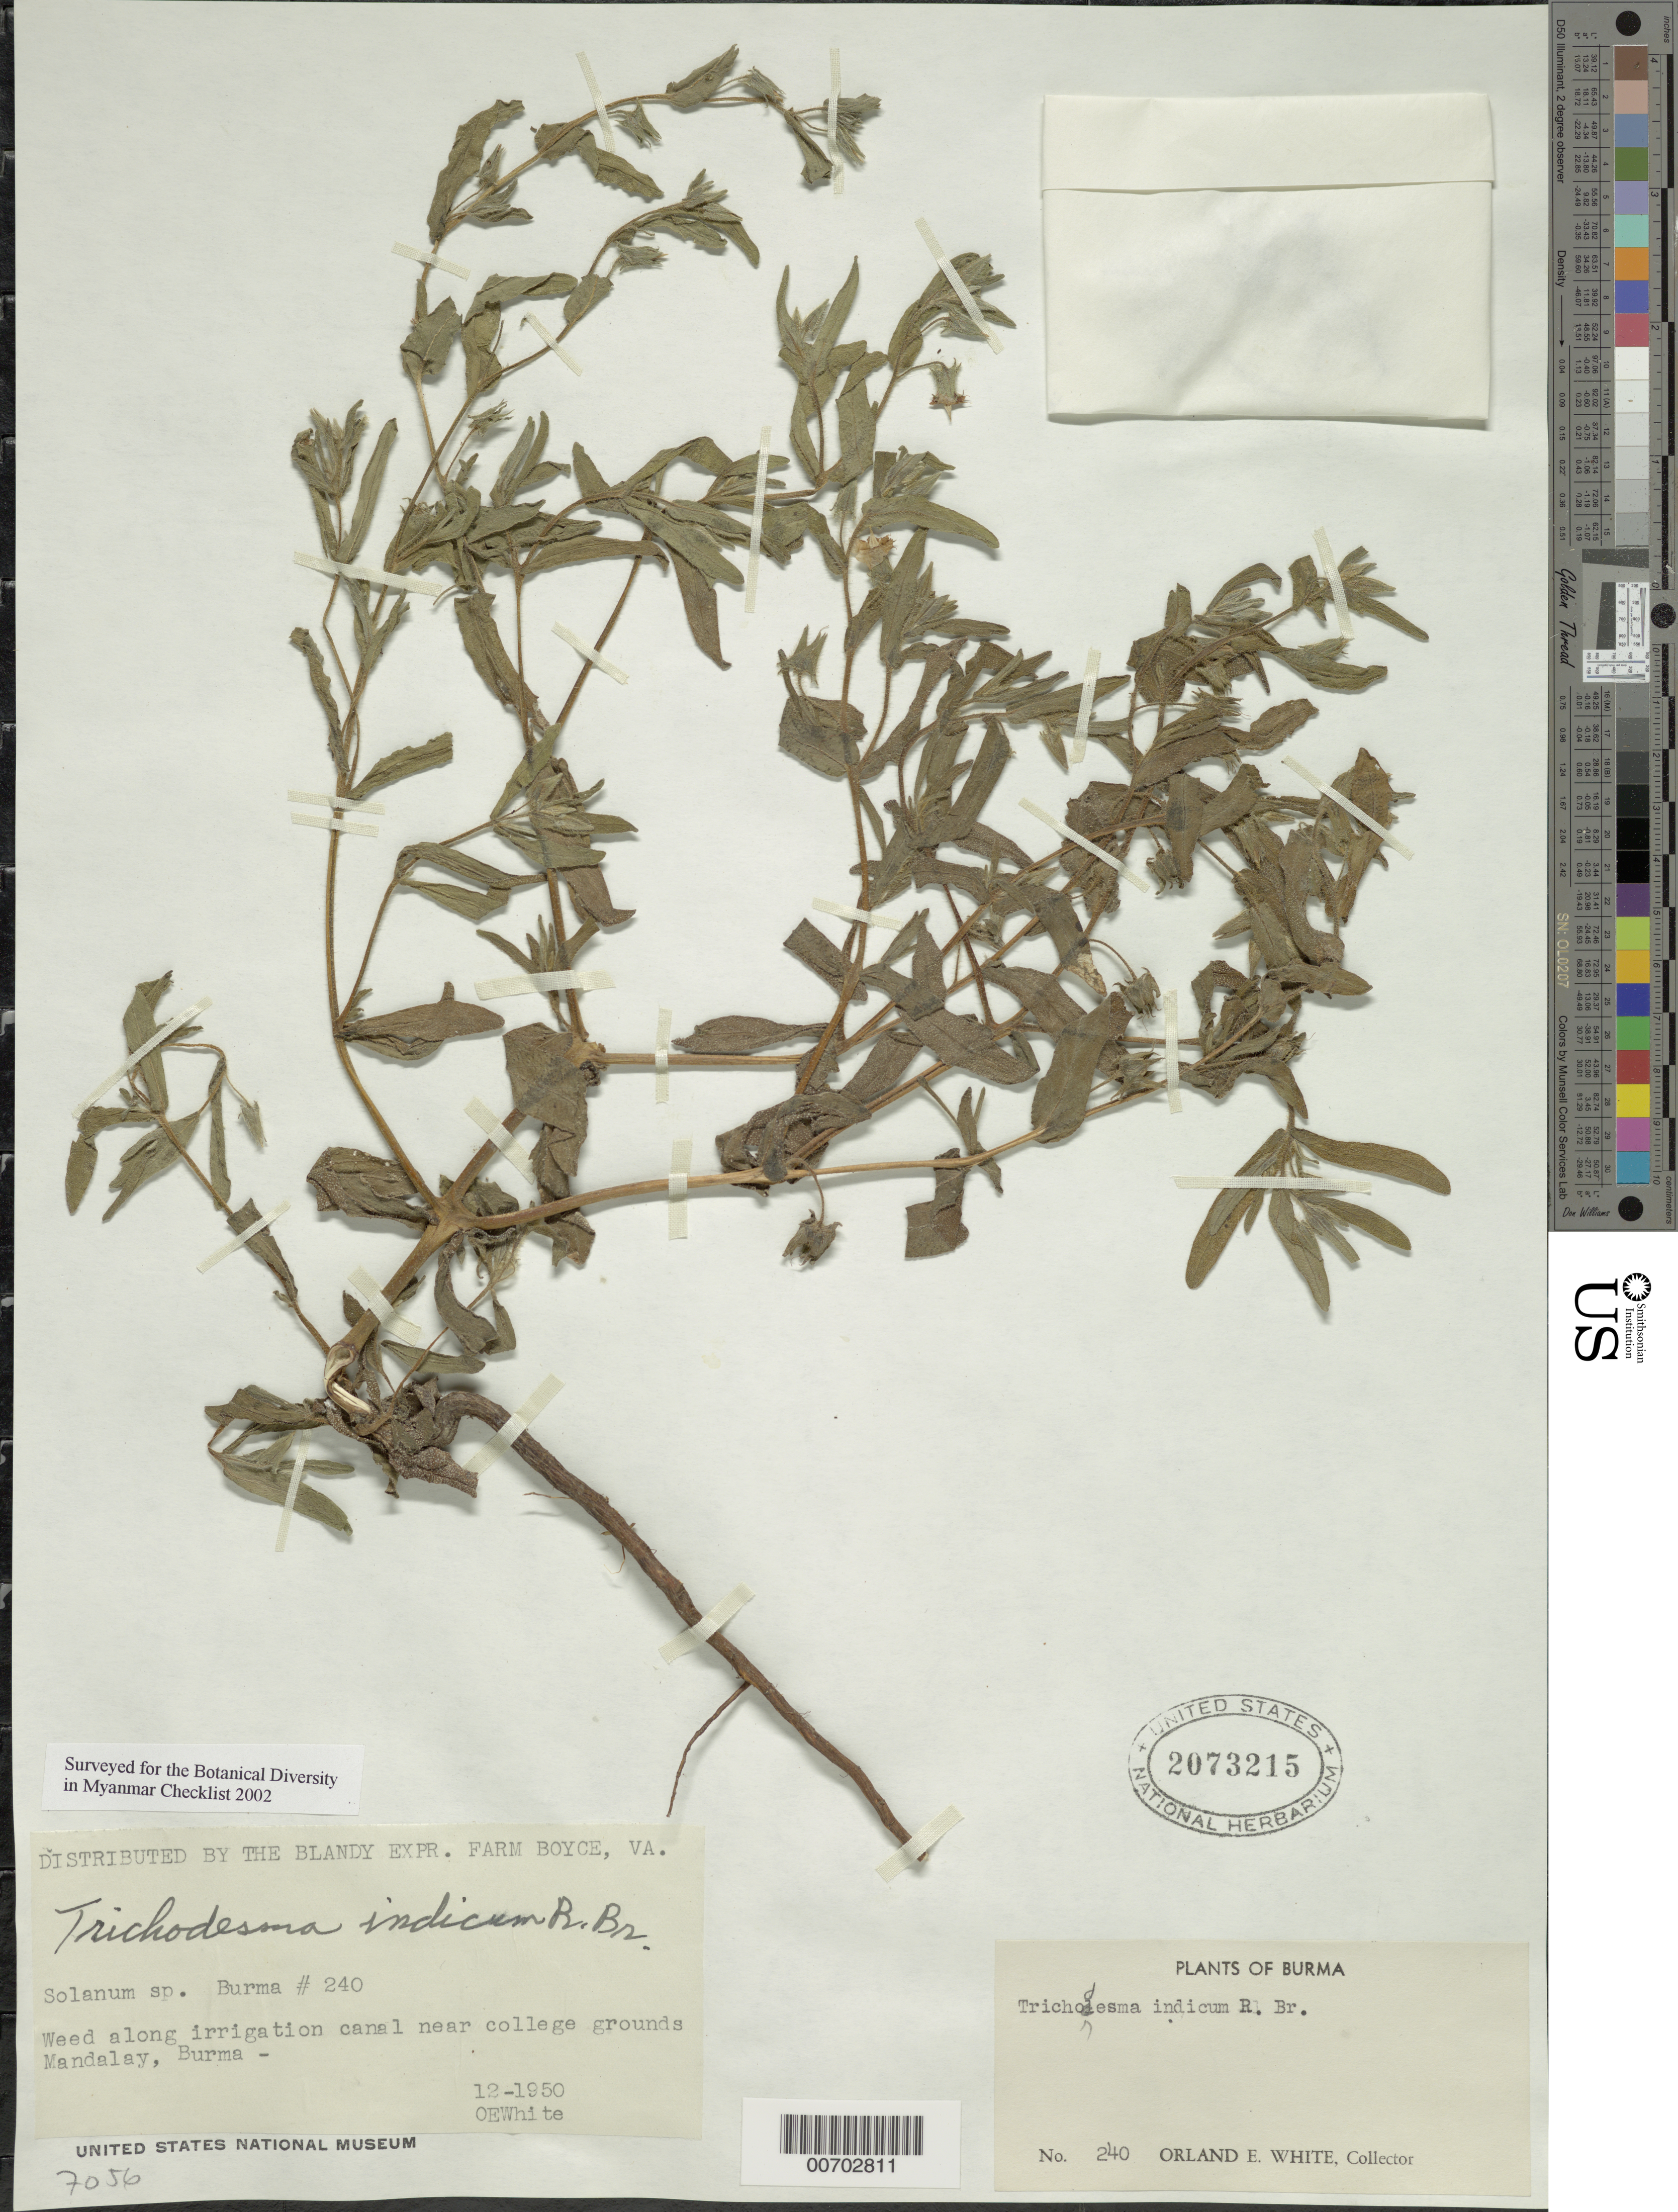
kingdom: Plantae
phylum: Tracheophyta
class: Magnoliopsida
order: Boraginales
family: Boraginaceae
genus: Trichodesma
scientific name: Trichodesma indicum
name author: (L.) Lehm.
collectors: O. E. White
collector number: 240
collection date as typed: Dec 1950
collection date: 1950-12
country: Myanmar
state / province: Mandalay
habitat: Along irrigation canal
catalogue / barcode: US 2073215